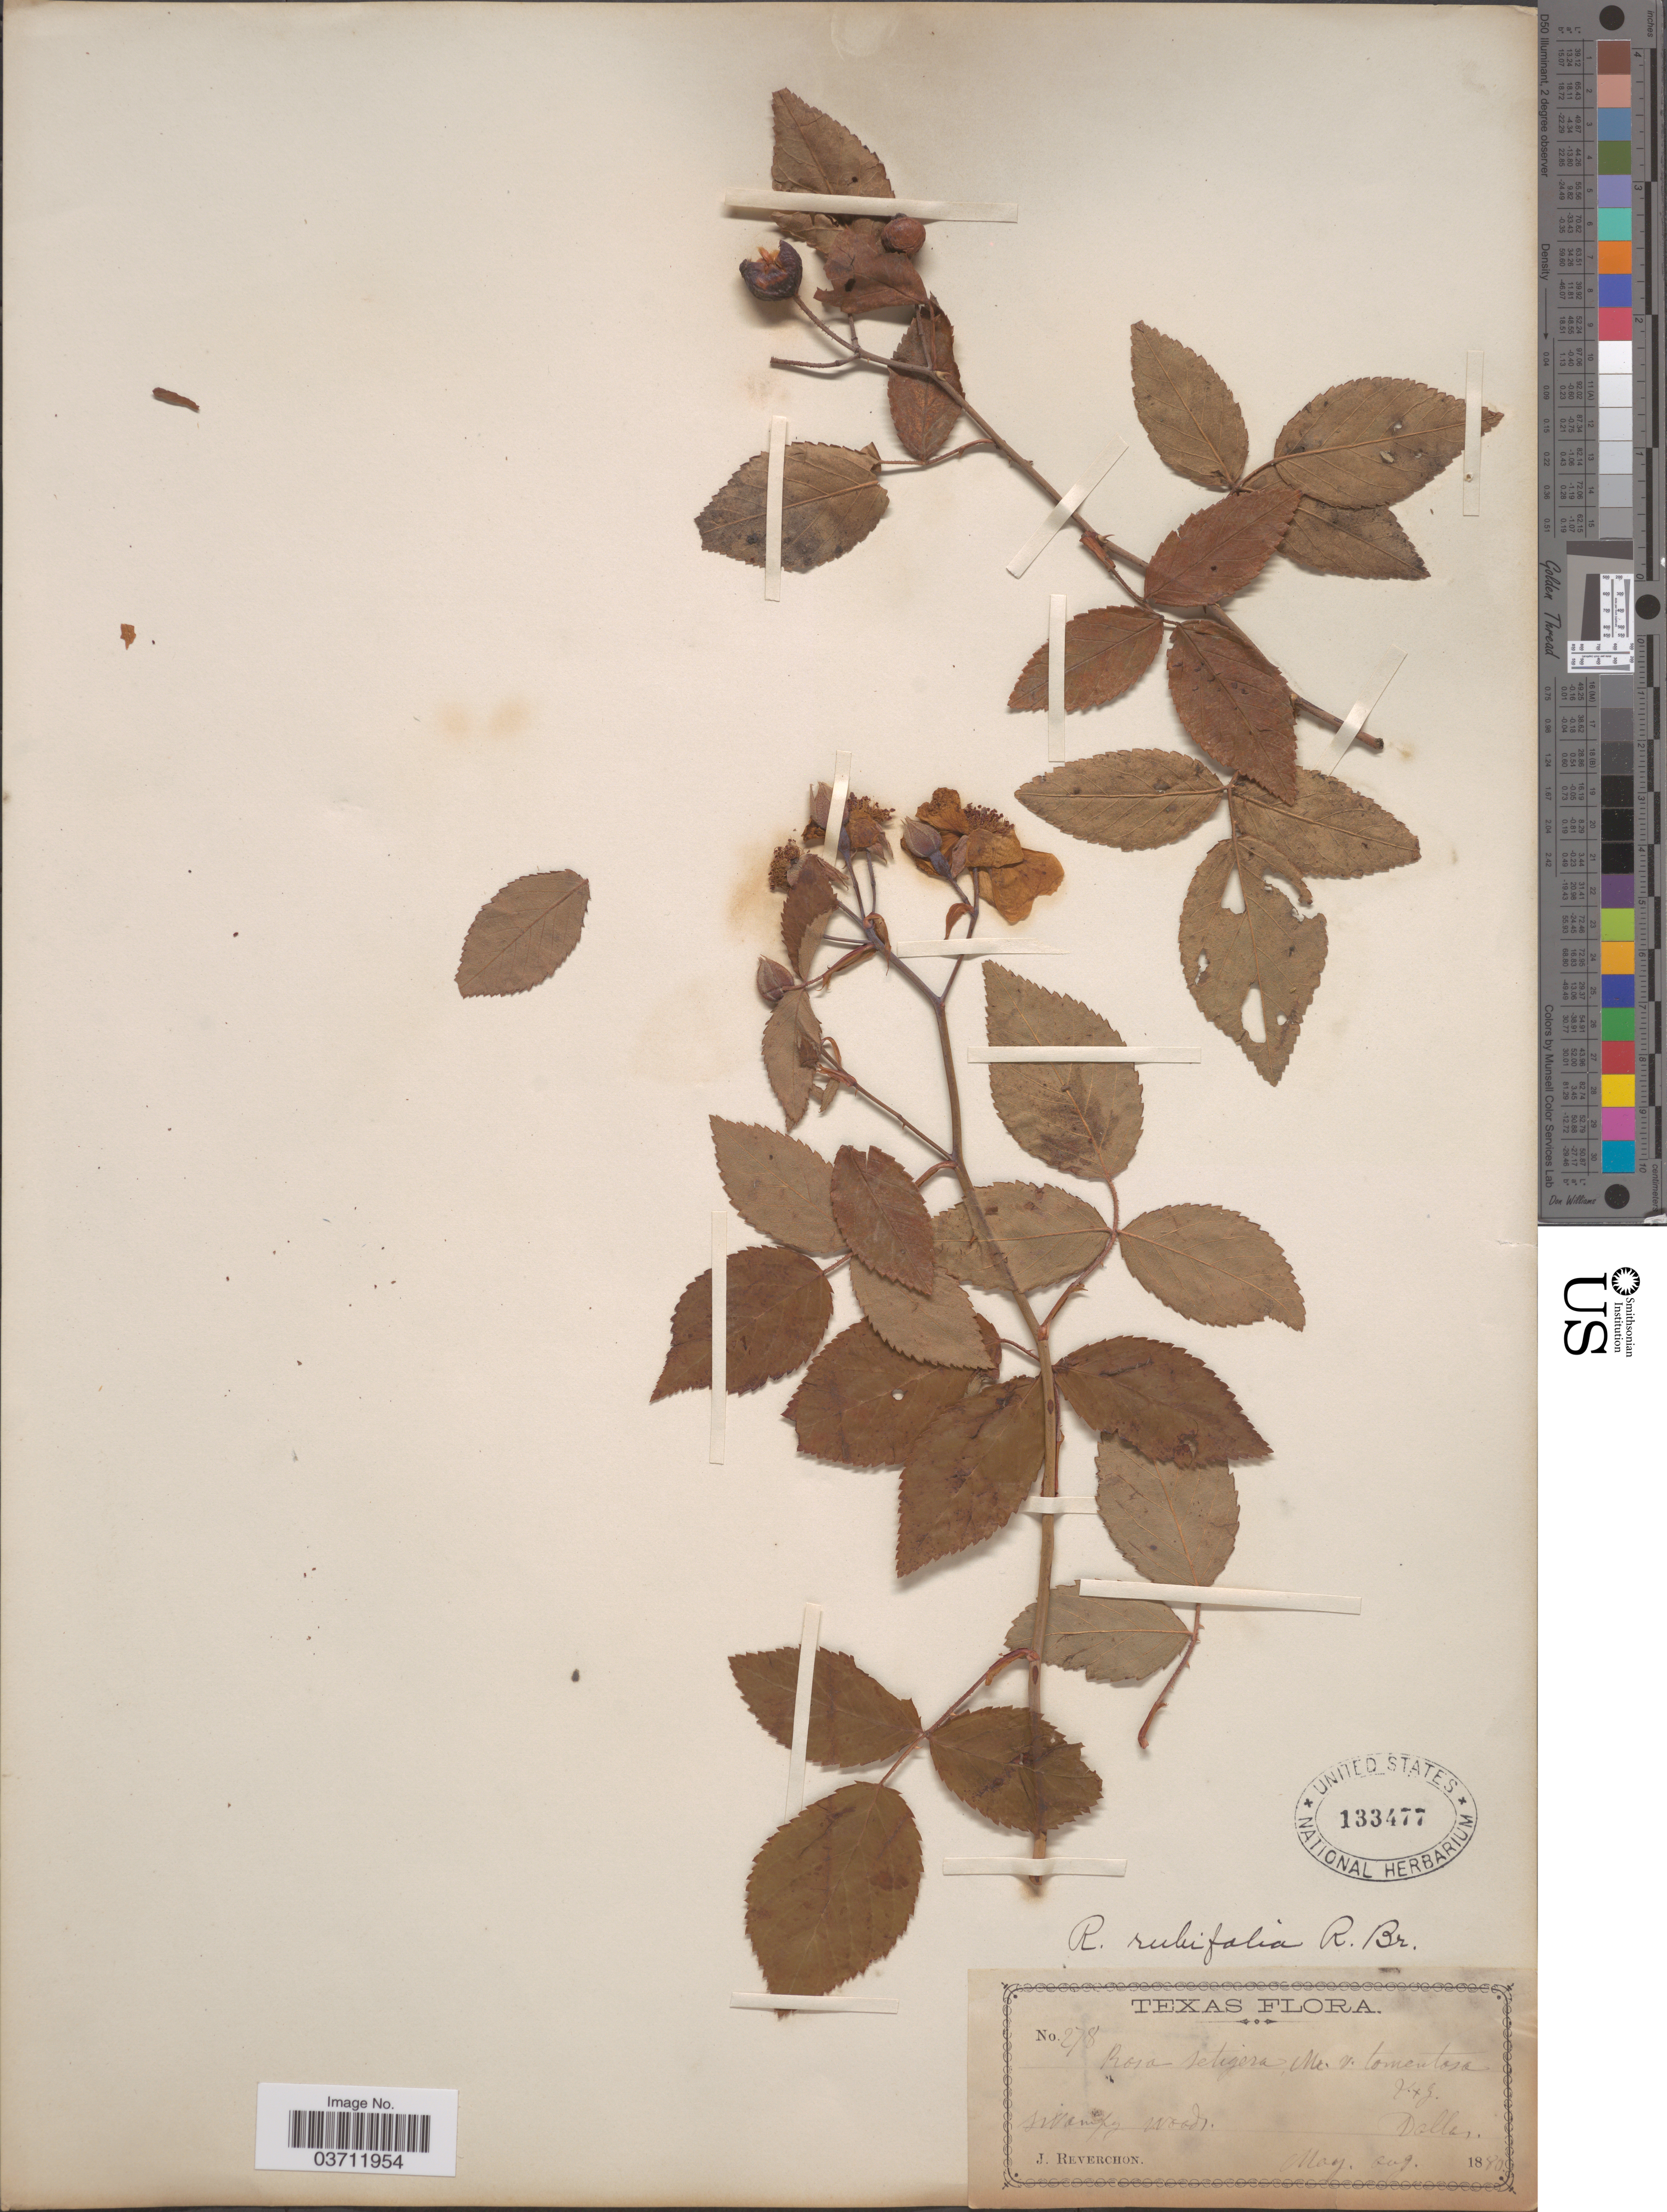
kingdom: Plantae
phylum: Tracheophyta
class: Magnoliopsida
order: Rosales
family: Rosaceae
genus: Rosa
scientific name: Rosa rubifolia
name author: R. Br.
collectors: J. Reverchon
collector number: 278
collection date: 1880-05/1880-08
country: United States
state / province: Texas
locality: Dallas.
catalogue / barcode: US 133477